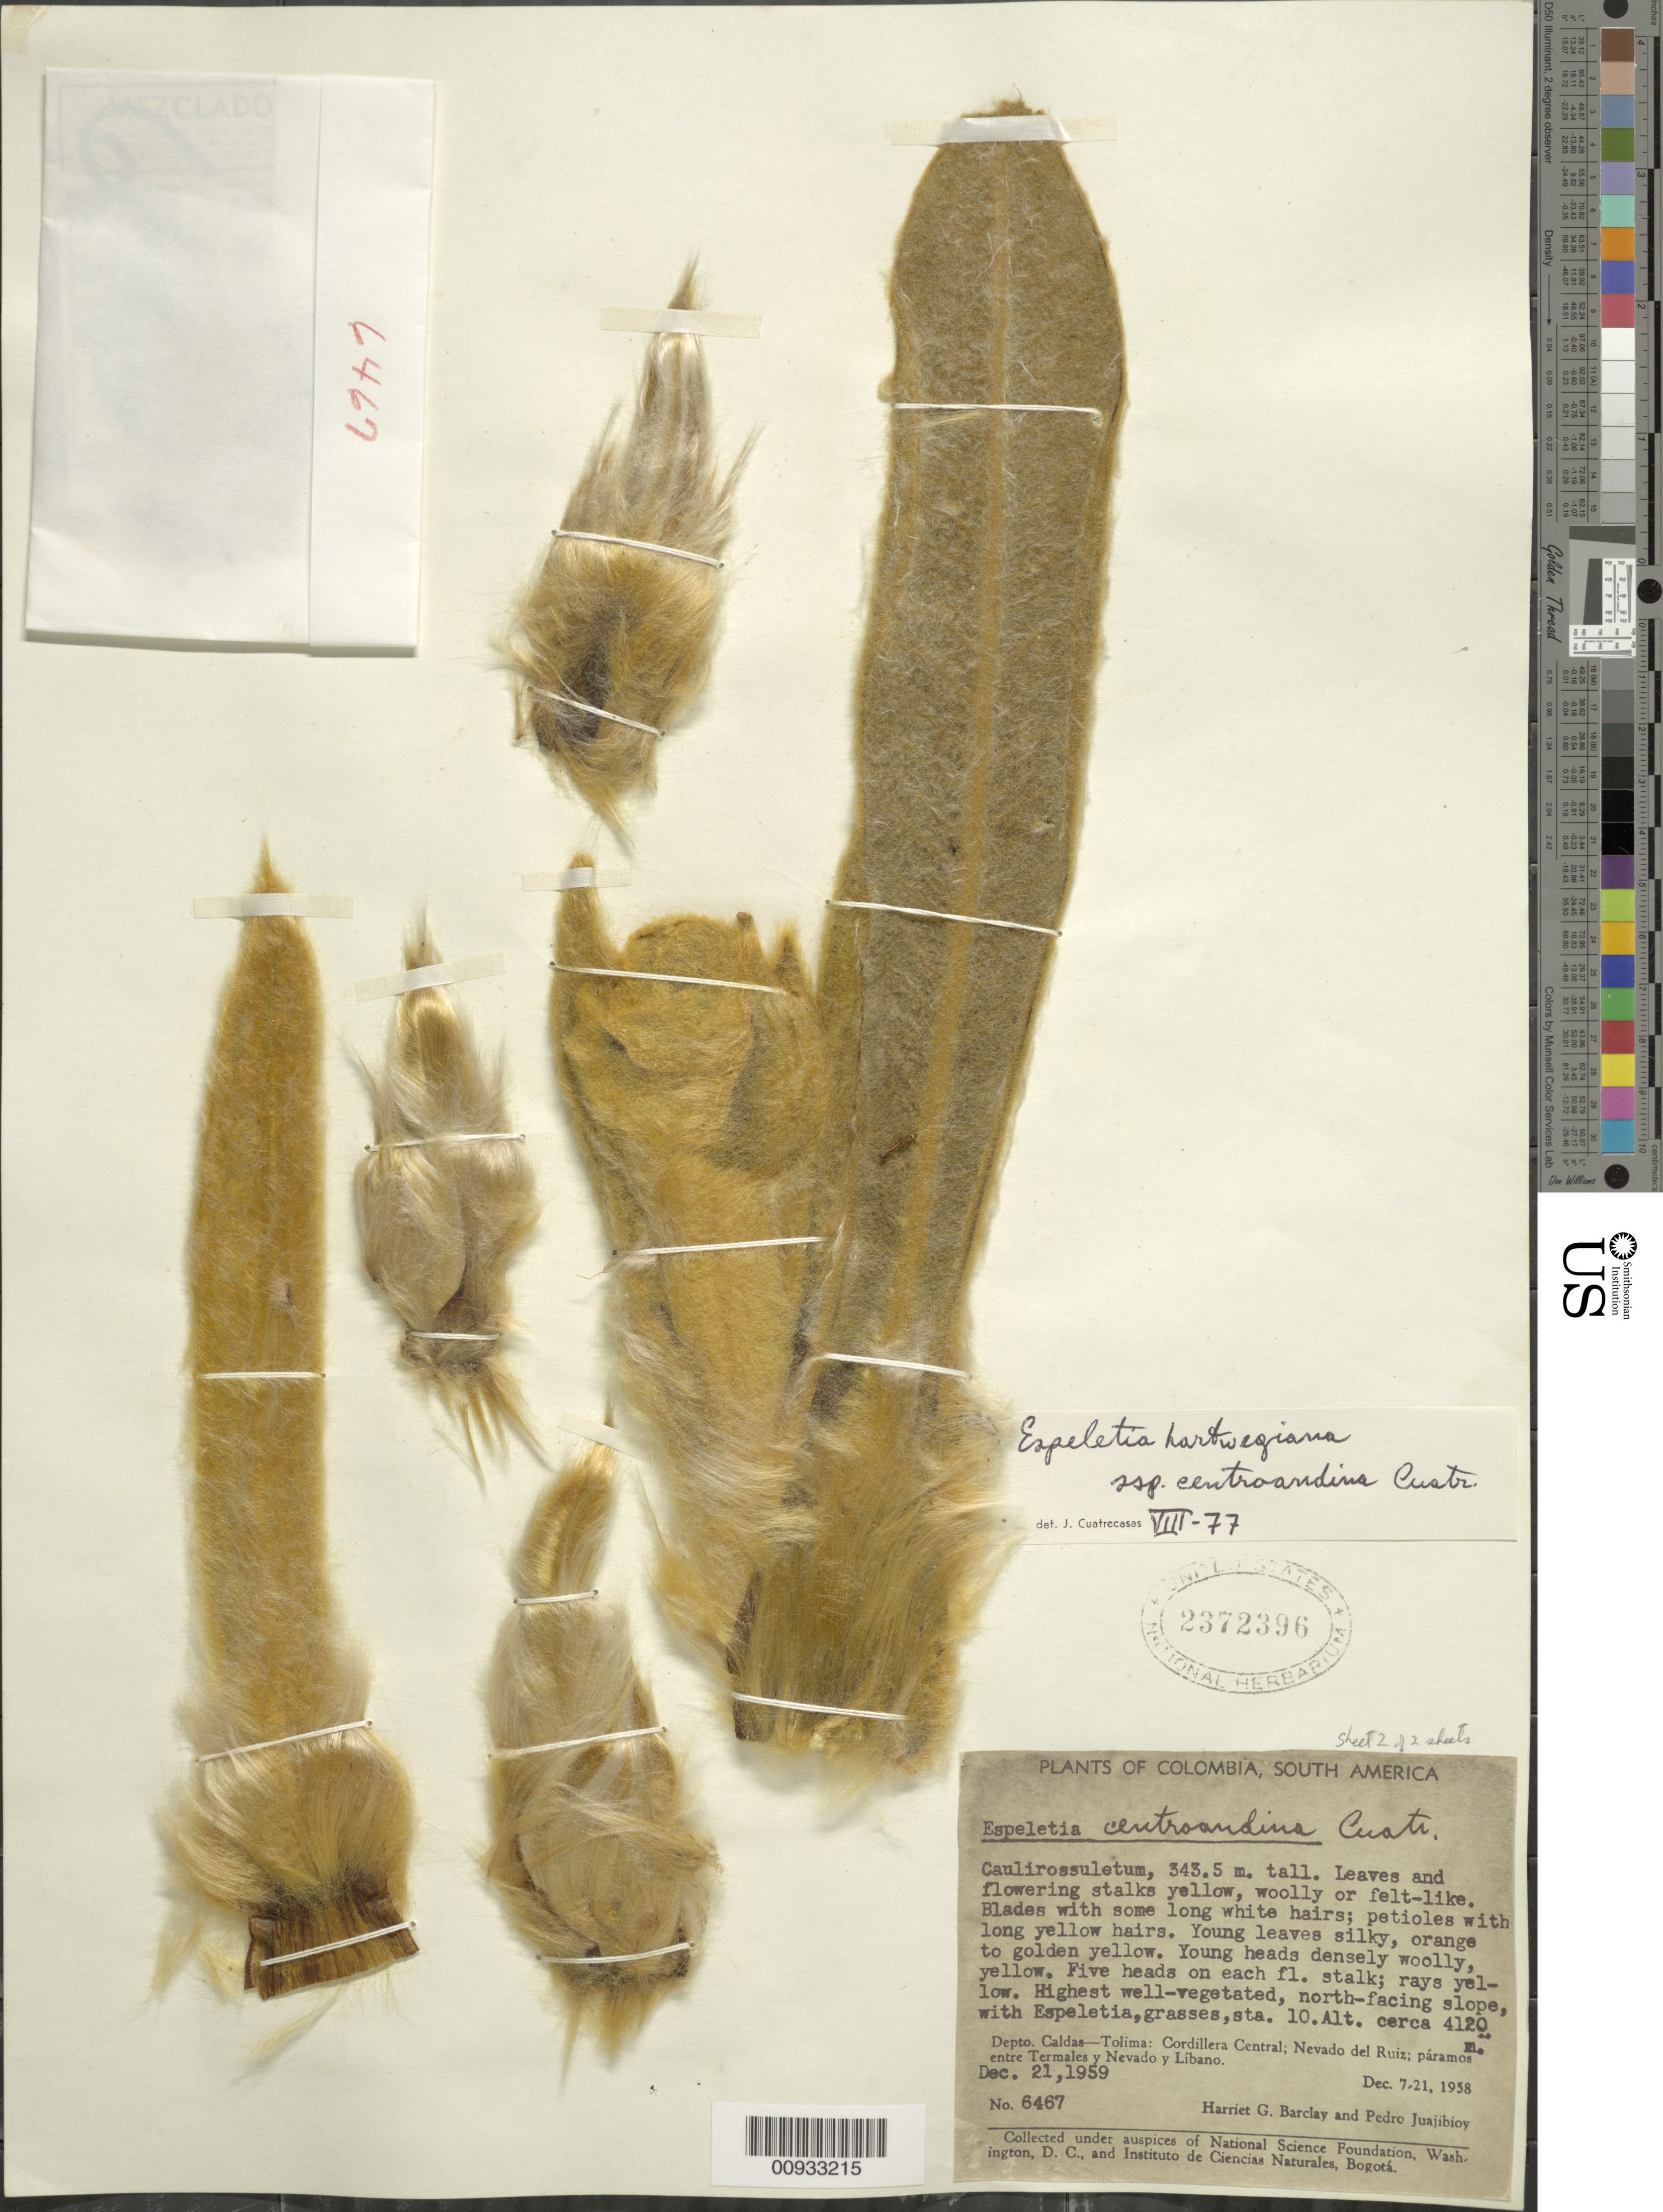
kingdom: Plantae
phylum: Tracheophyta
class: Magnoliopsida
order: Asterales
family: Asteraceae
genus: Espeletia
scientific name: Espeletia hartwegiana subsp. centroandina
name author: Cuatrec.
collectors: H. G. Barclay & P. Juajibioy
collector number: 6467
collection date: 1959-12-21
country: Colombia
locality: North-facing slope, sta. 10, Dept. Caldas-Tolima: Cordillera Central; Nevado del Ruiz; paramos entre Termales y Nevado y Libano.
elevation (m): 4120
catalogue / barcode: US 2372396